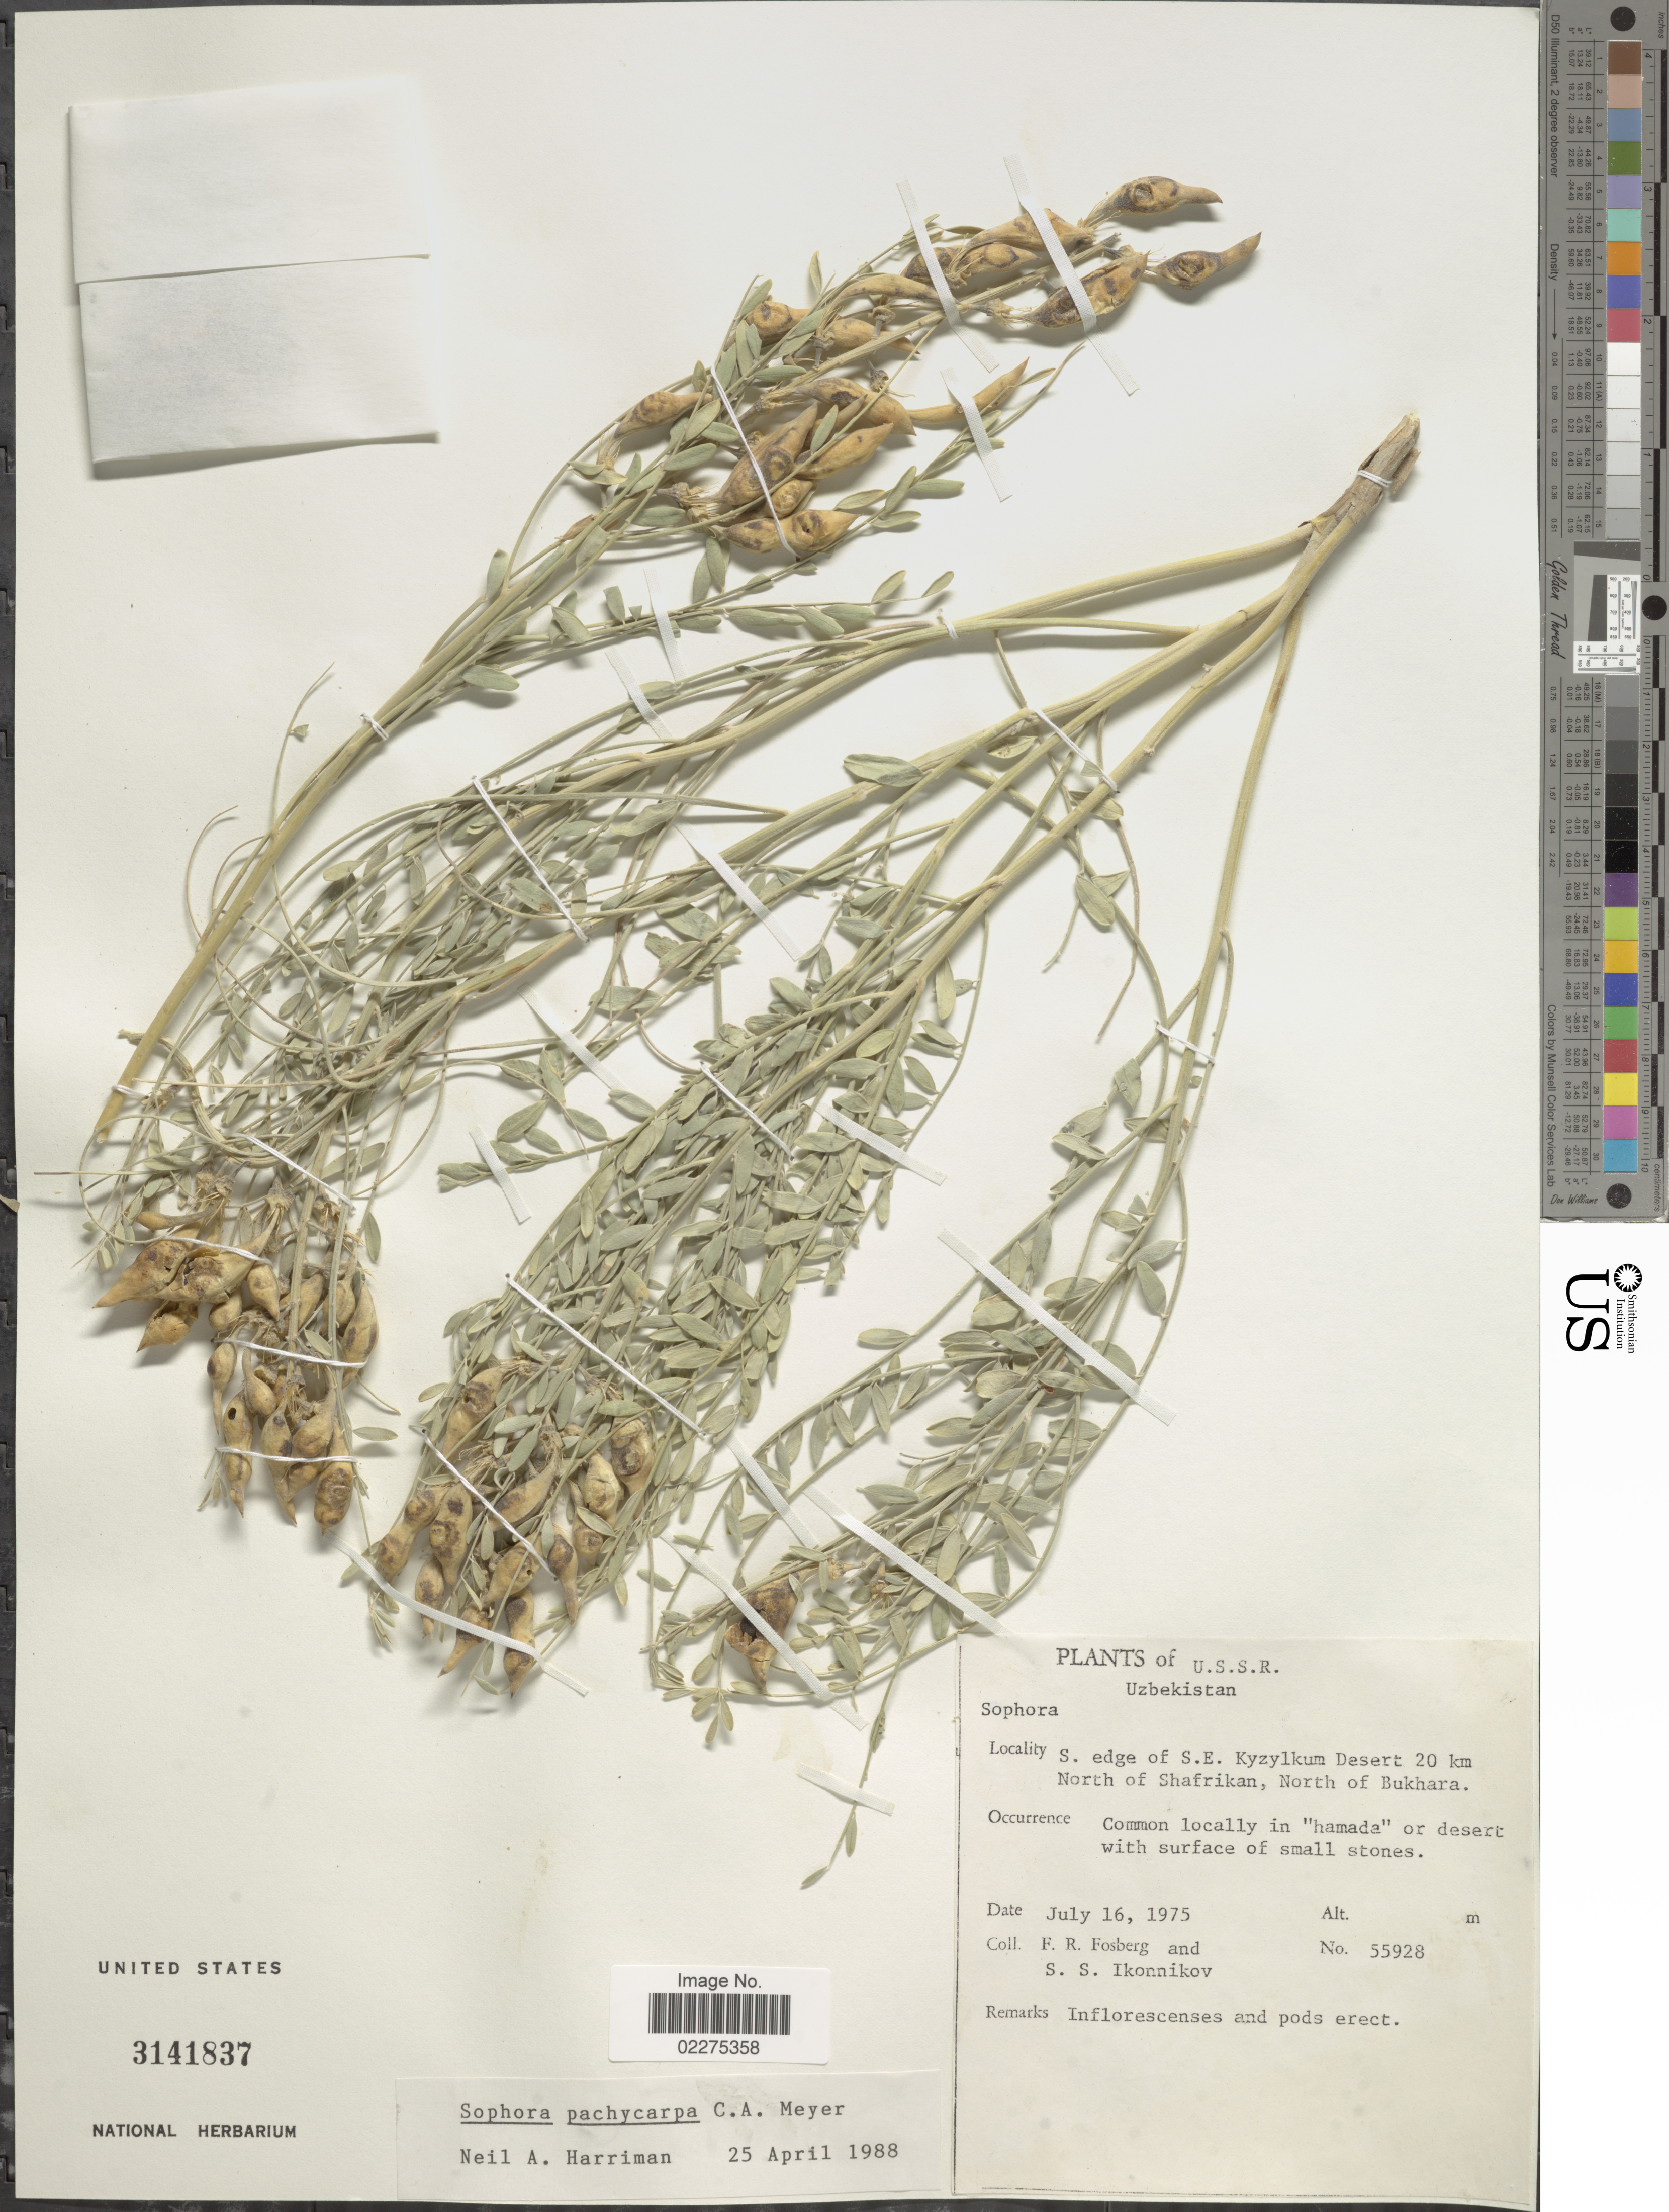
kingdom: Plantae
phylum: Tracheophyta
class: Magnoliopsida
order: Fabales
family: Fabaceae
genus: Sophora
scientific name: Sophora pachycarpa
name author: Schrenk ex C.A. Mey.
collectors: F. R. Fosberg & S. Ikonnikov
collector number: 55928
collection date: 1975-07-16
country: Uzbekistan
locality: U.S.S.R. S. edge of S.E. of Kyzylkum Desert 20 km North of Shafrikan, North of Bukhara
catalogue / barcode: US 3141837